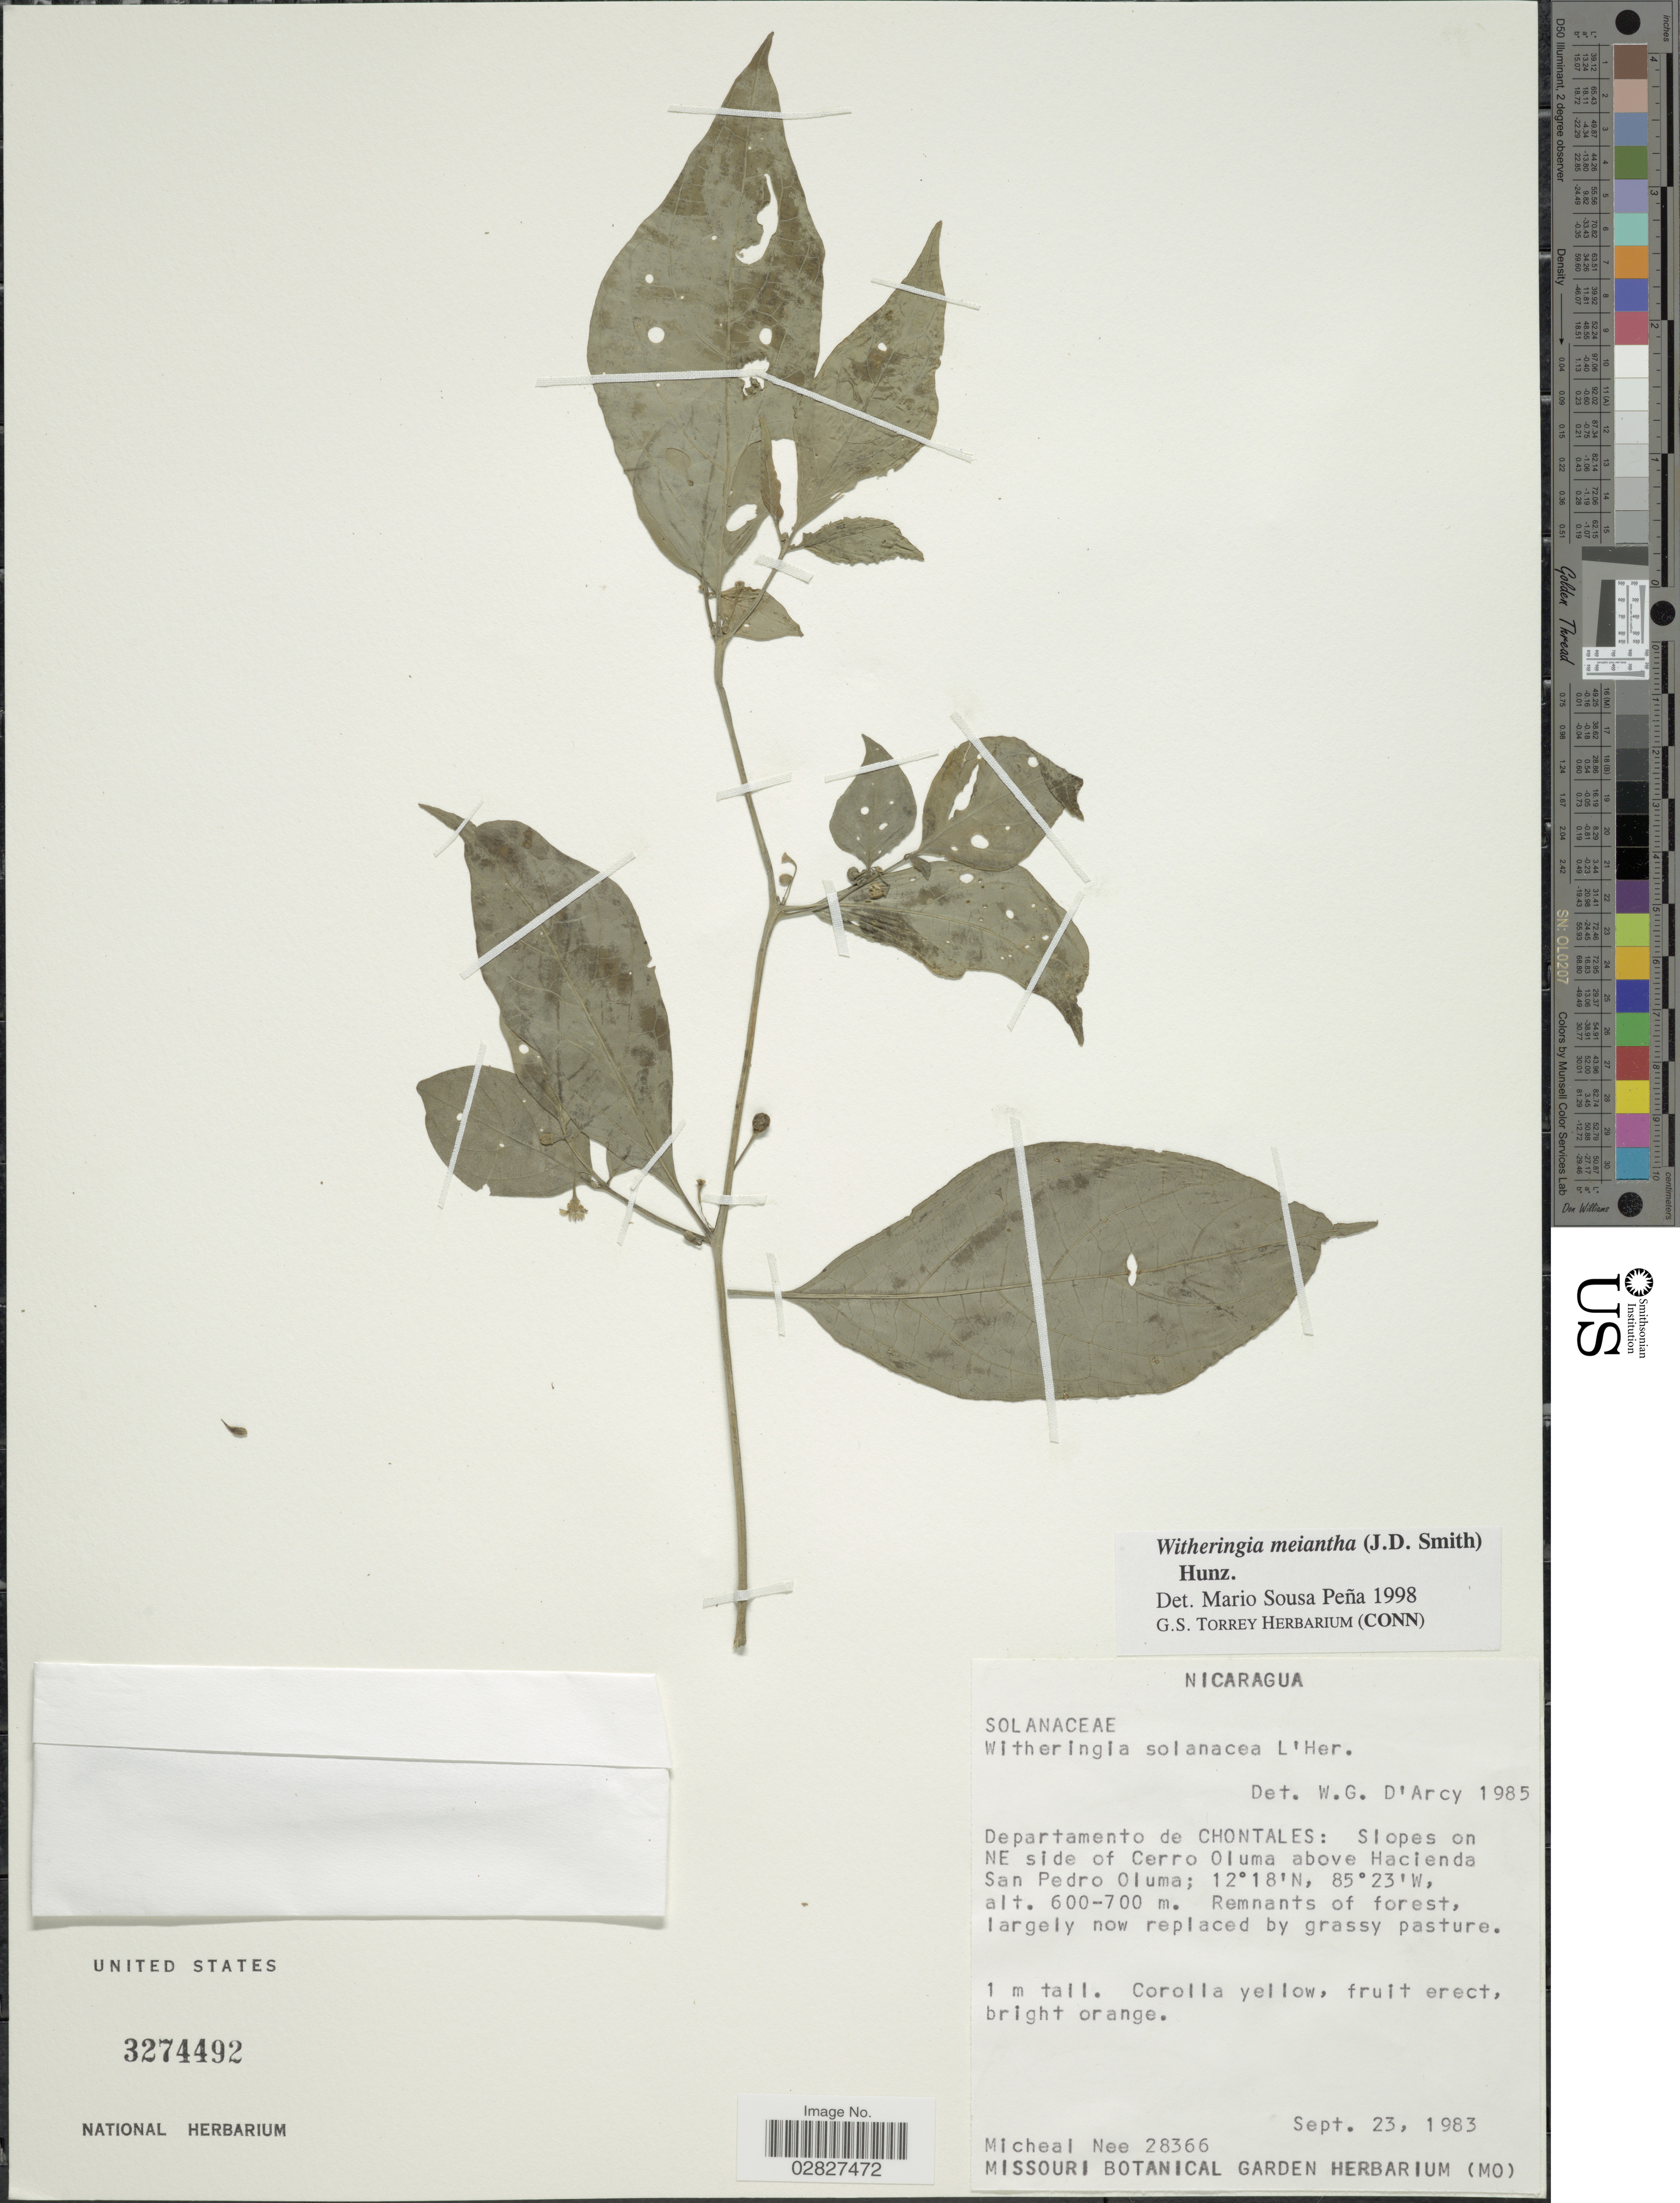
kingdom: Plantae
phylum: Tracheophyta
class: Magnoliopsida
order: Solanales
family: Solanaceae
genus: Witheringia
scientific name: Witheringia meiantha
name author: (Donn. Sm.) Hunz.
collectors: M. Nee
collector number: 28366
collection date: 1983-09-23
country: Nicaragua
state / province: Chontales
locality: Departamento do Chontales: Slopes on NE side of Cerro Oluma above Hacienda San Pedro Oluma.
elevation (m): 600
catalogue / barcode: US 3274492